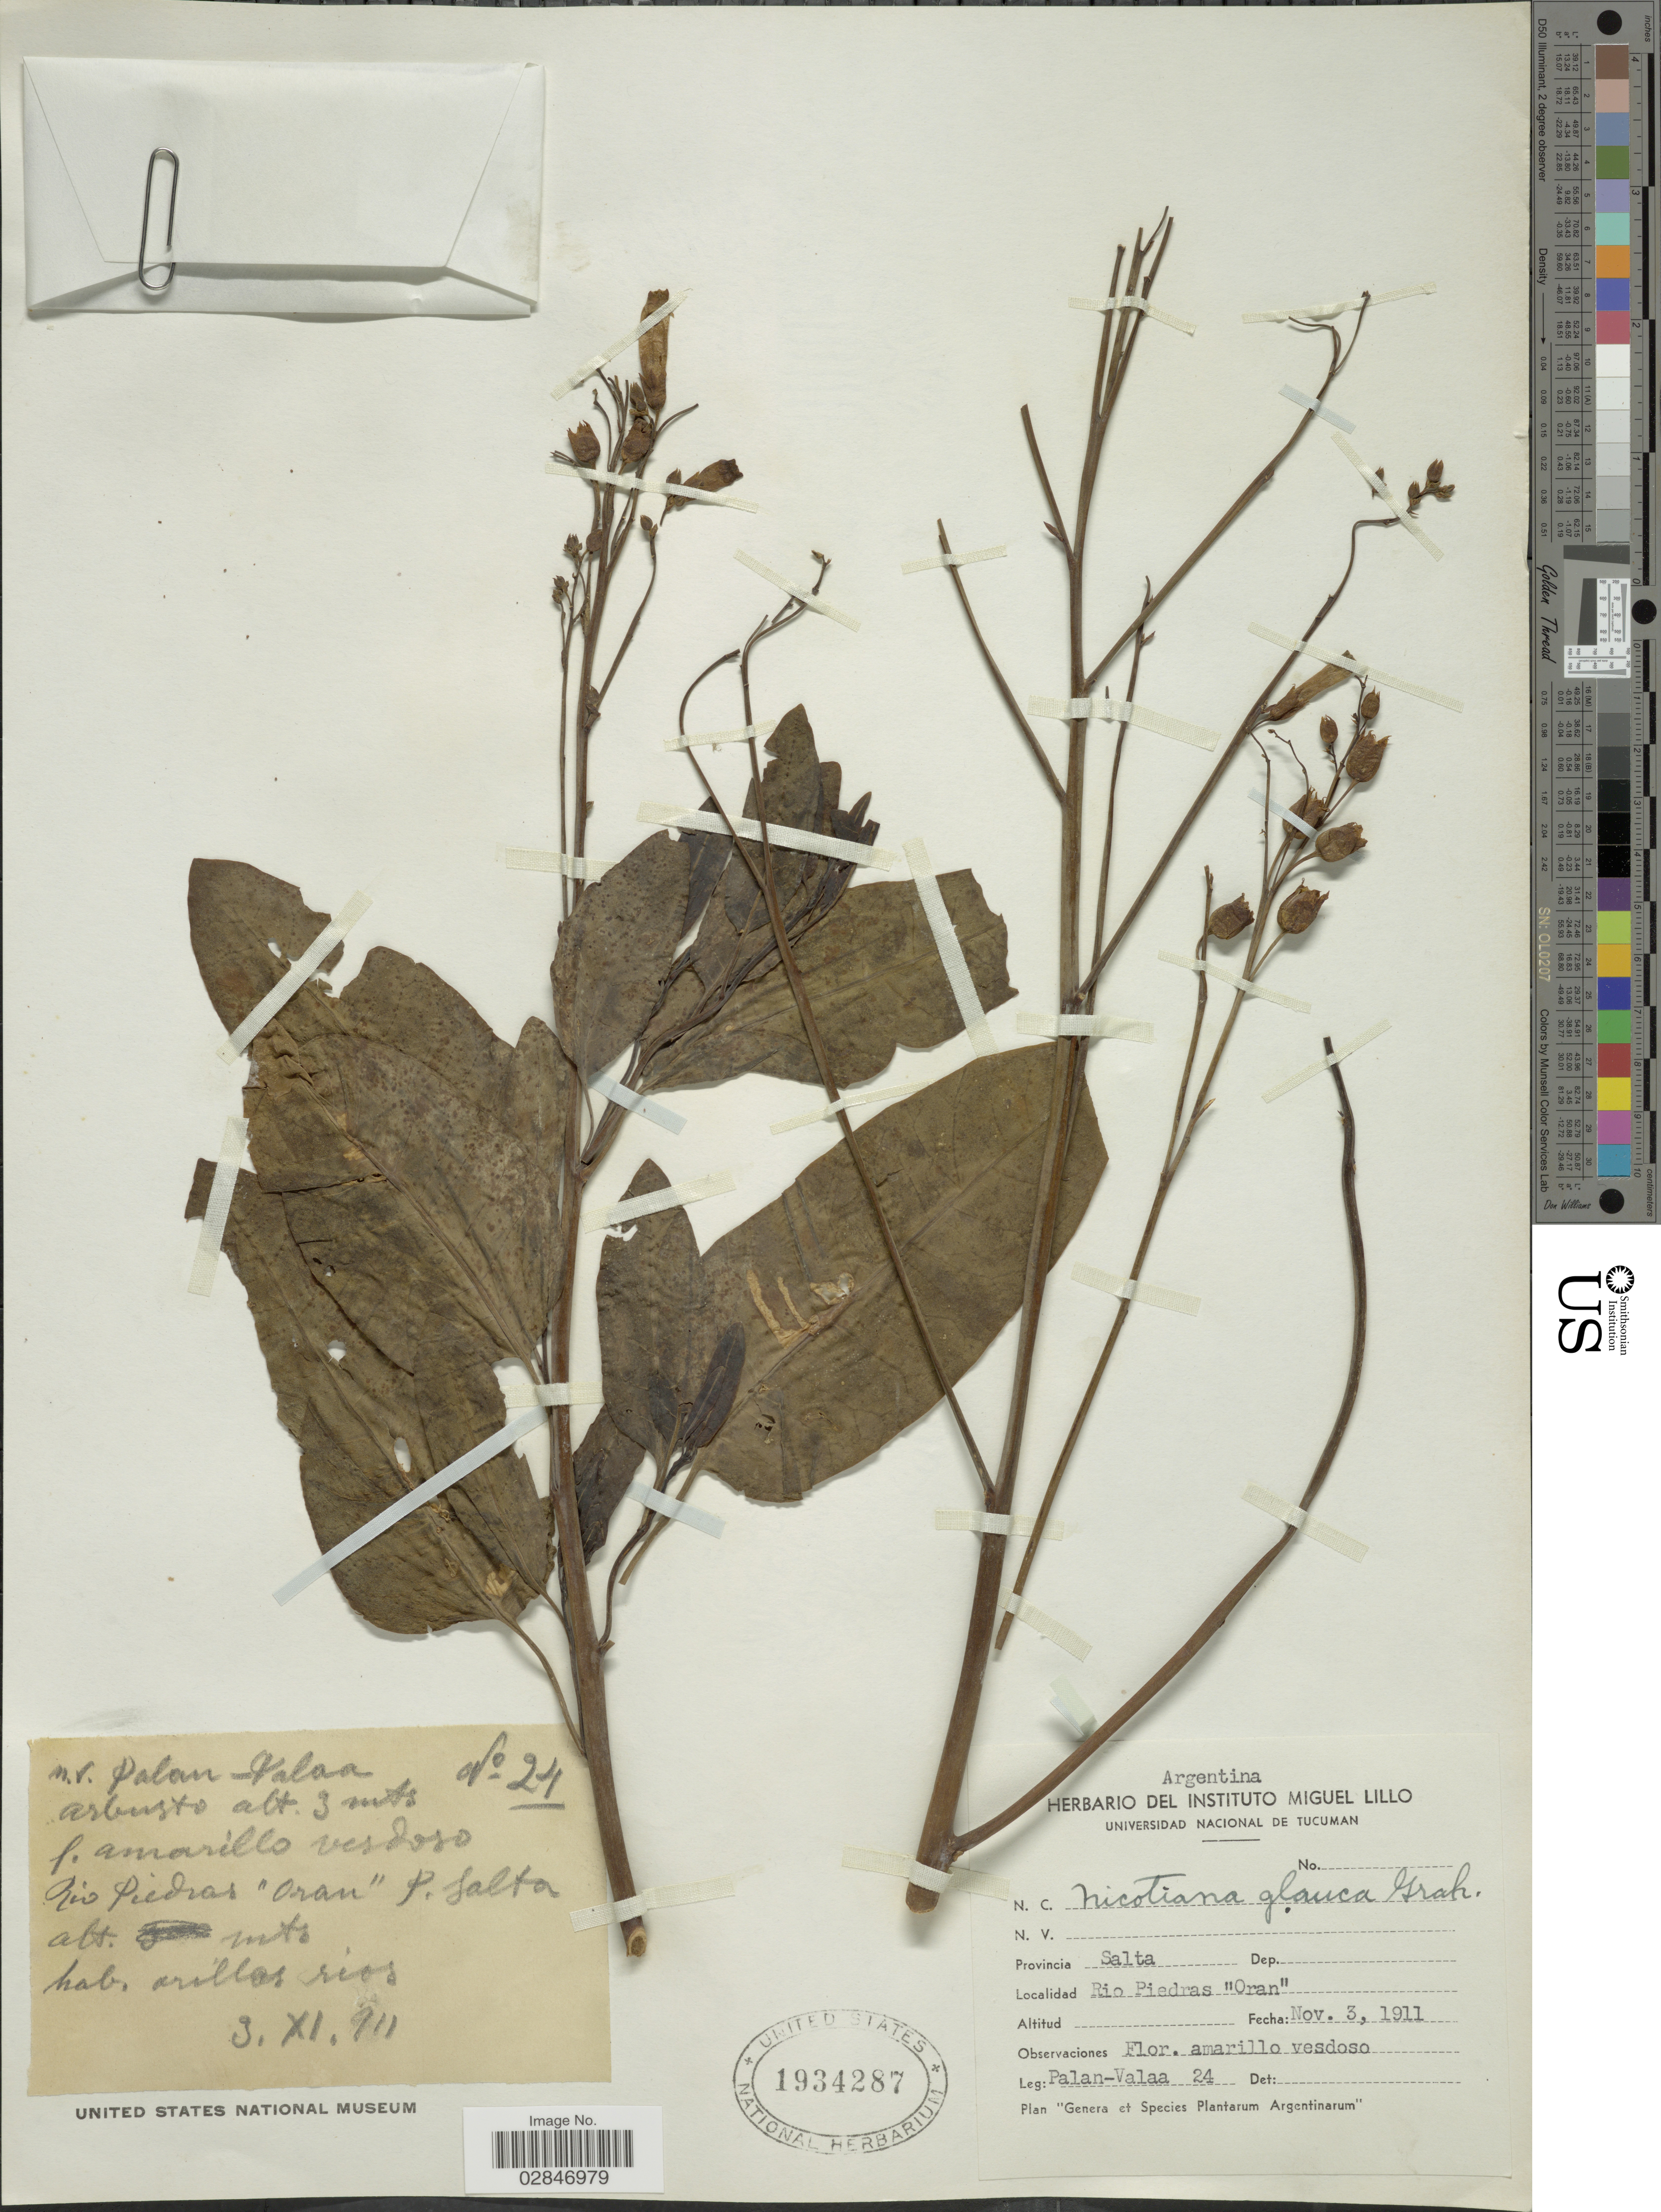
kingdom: Plantae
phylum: Tracheophyta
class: Magnoliopsida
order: Solanales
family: Solanaceae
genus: Nicotiana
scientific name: Nicotiana glauca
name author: Graham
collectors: Palan-Valaa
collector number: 24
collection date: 1911-11-03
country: Argentina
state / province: Salta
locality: Provincia Salta, Rio Piedras "Oran".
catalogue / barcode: US 1934287